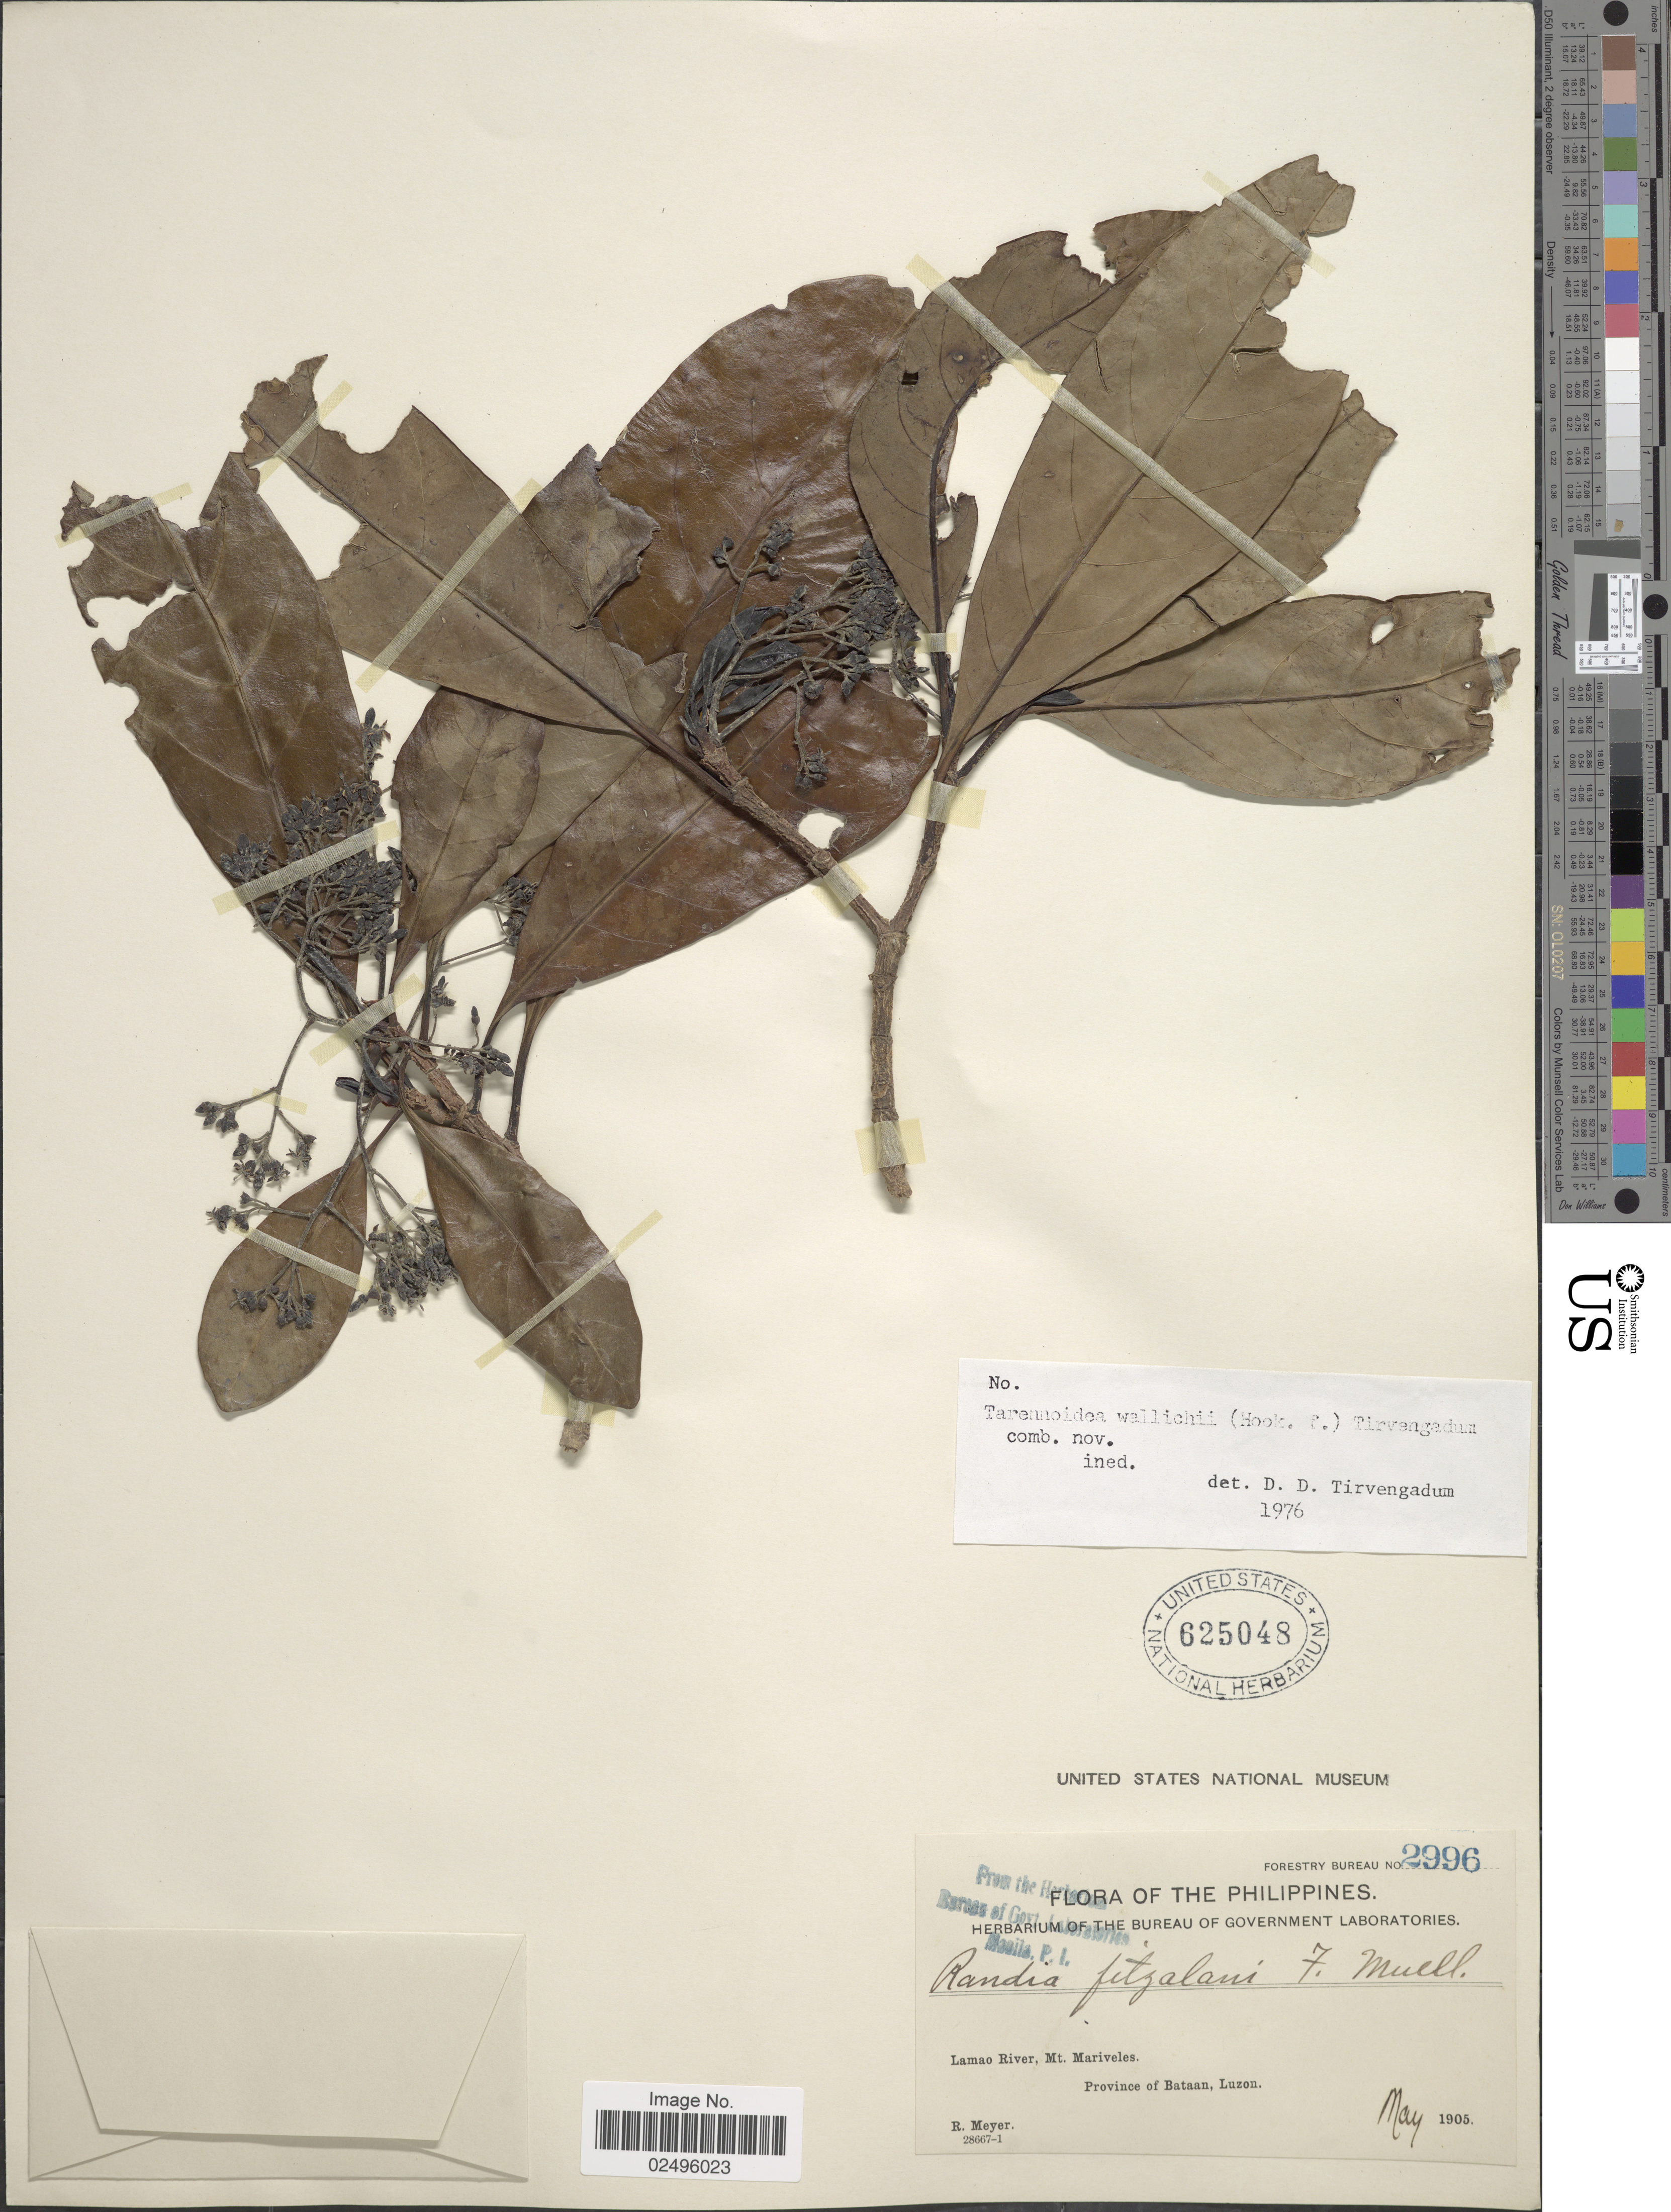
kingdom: Plantae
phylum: Tracheophyta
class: Magnoliopsida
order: Gentianales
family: Rubiaceae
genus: Tarennoidea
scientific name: Tarennoidea wallichii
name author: (Hook. f.) Tirveng. & Sastre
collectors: R. Meyer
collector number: Forestry Bureau 2996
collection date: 1905-05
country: Philippines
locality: Lamao River, Mt. Mariveles, Province of Bataan, Luzon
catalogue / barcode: US 625048